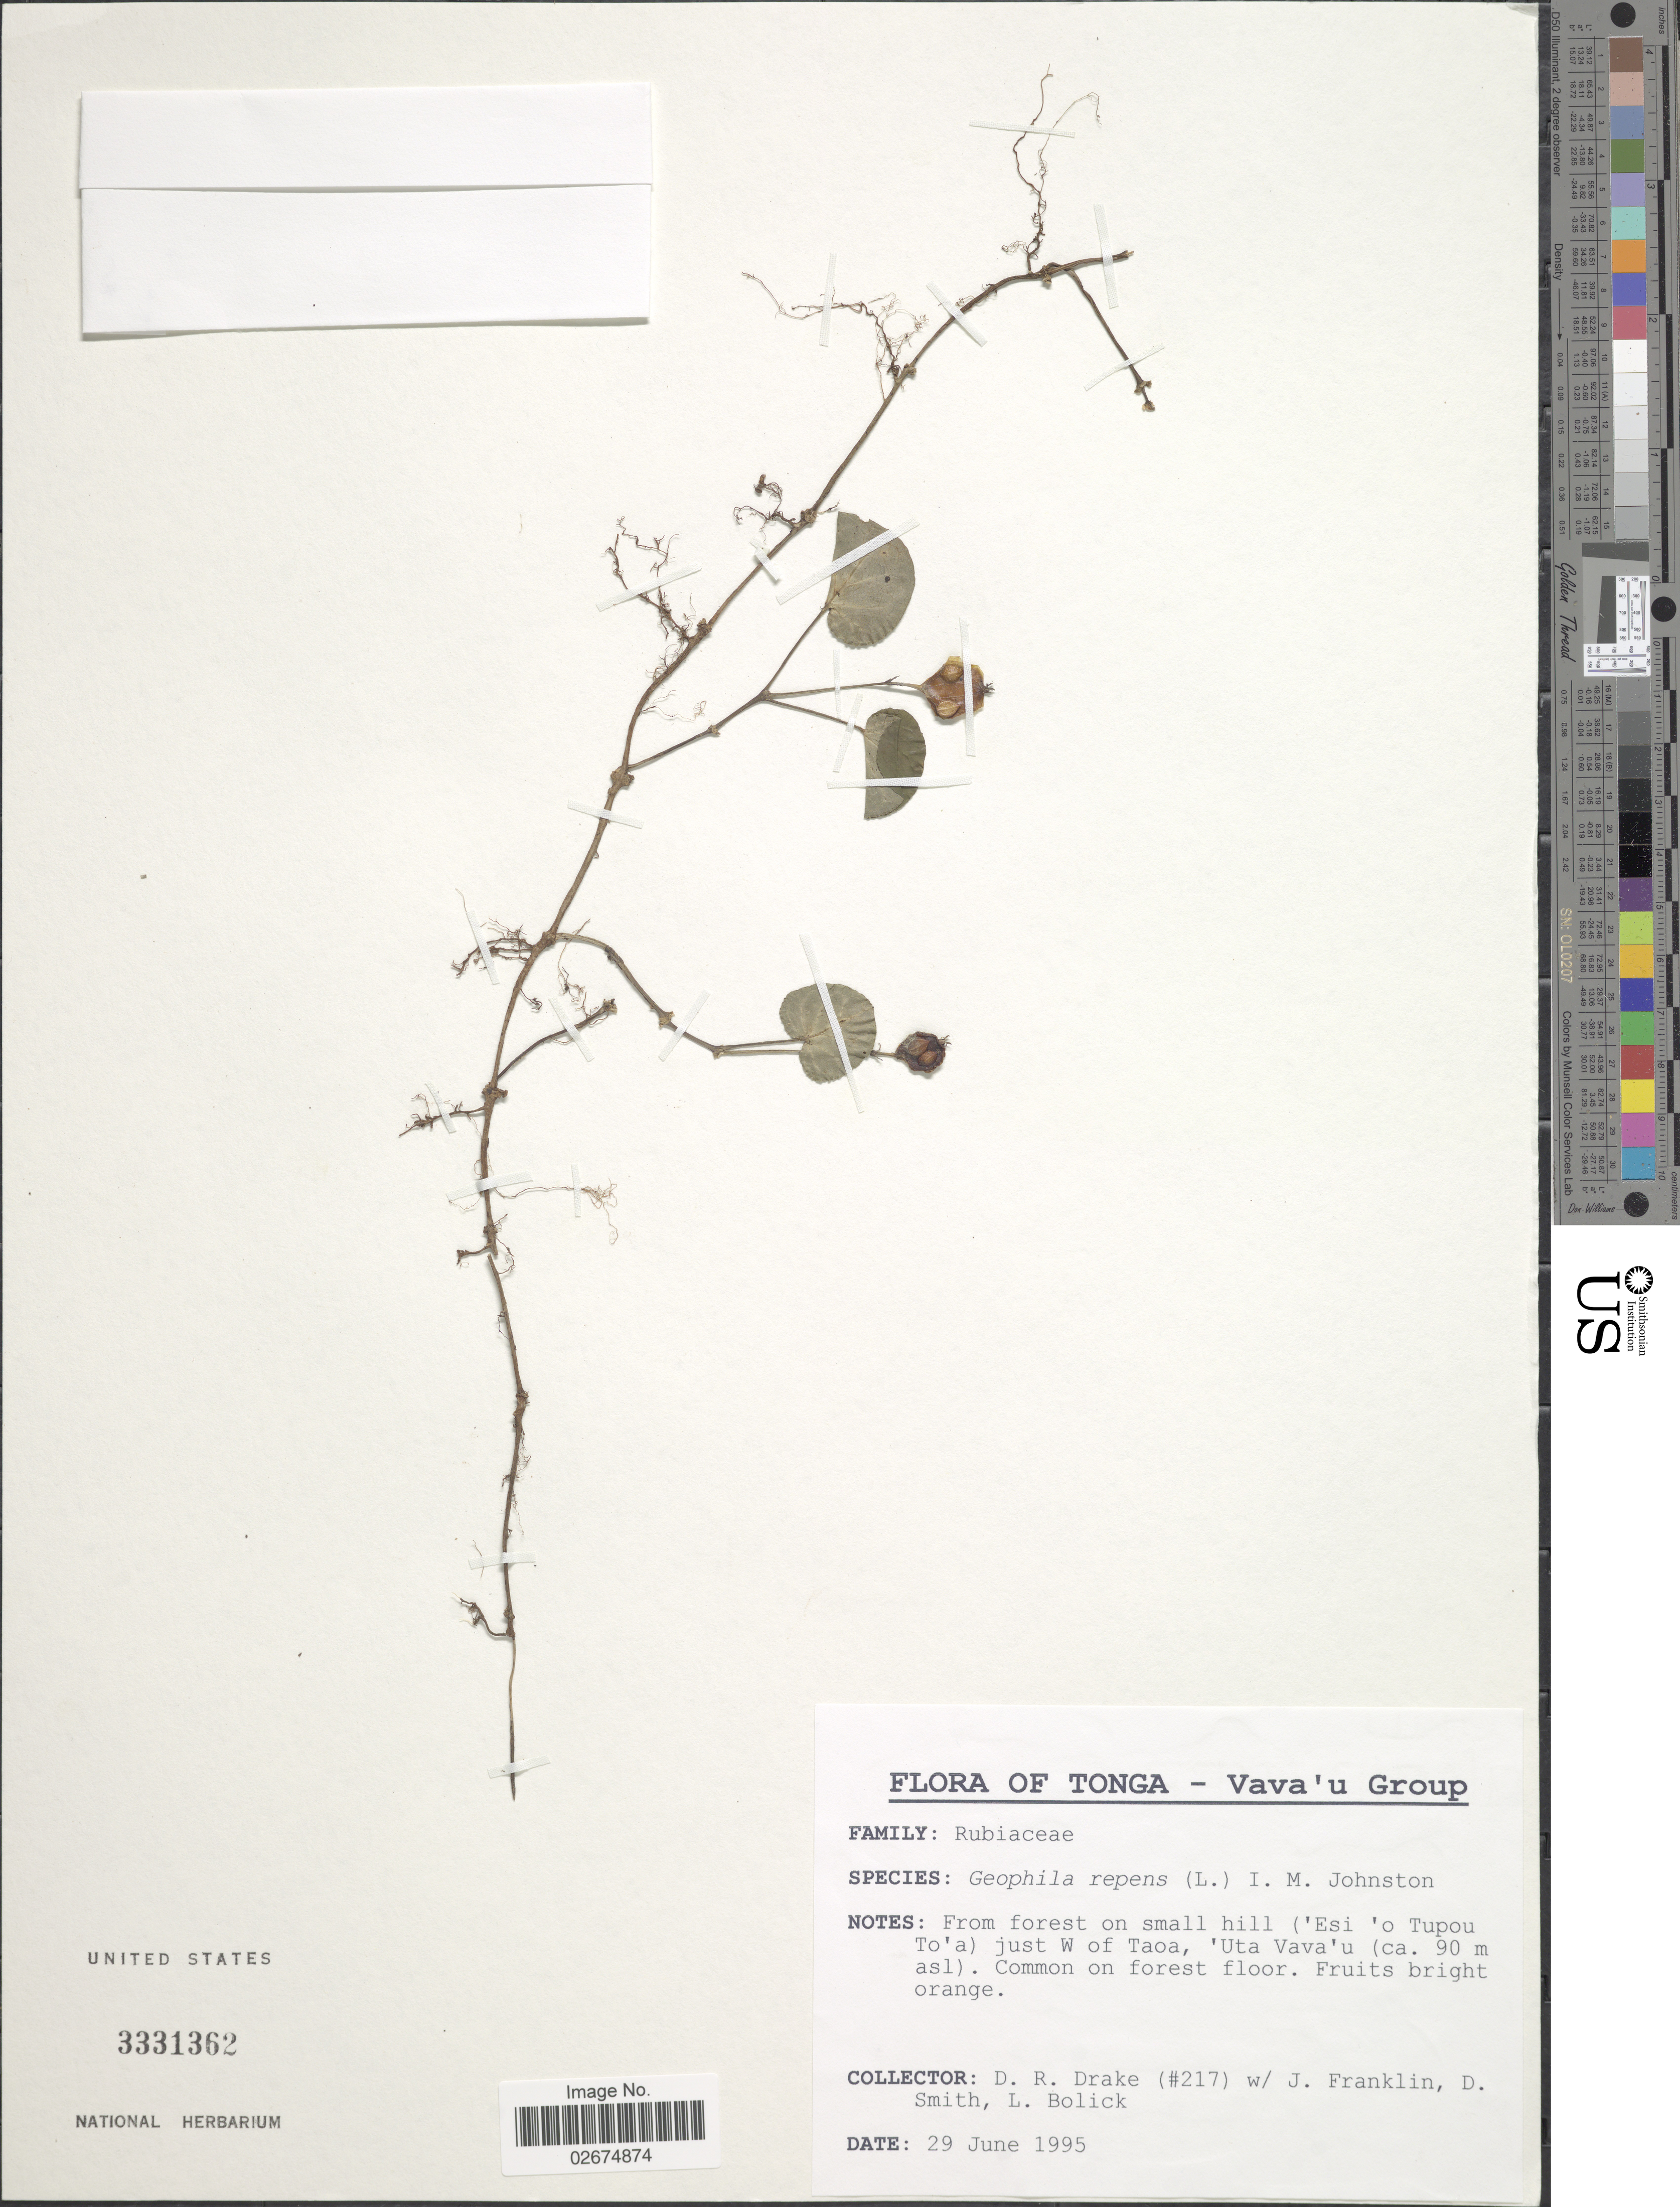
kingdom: Plantae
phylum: Tracheophyta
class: Magnoliopsida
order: Gentianales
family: Rubiaceae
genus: Geophila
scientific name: Geophila repens var. asiatica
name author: (Cham. & Schltdl.) Fosberg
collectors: D.R. Drake, J. Franklin, D. Smith & L. Bolick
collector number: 217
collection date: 1995-06-29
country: Tonga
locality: Vava'u Group. From forest on small hill ('Esi 'o Tupou To'a) just W on Taoa, 'Uta Vava'u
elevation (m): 90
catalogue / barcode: US 3331362